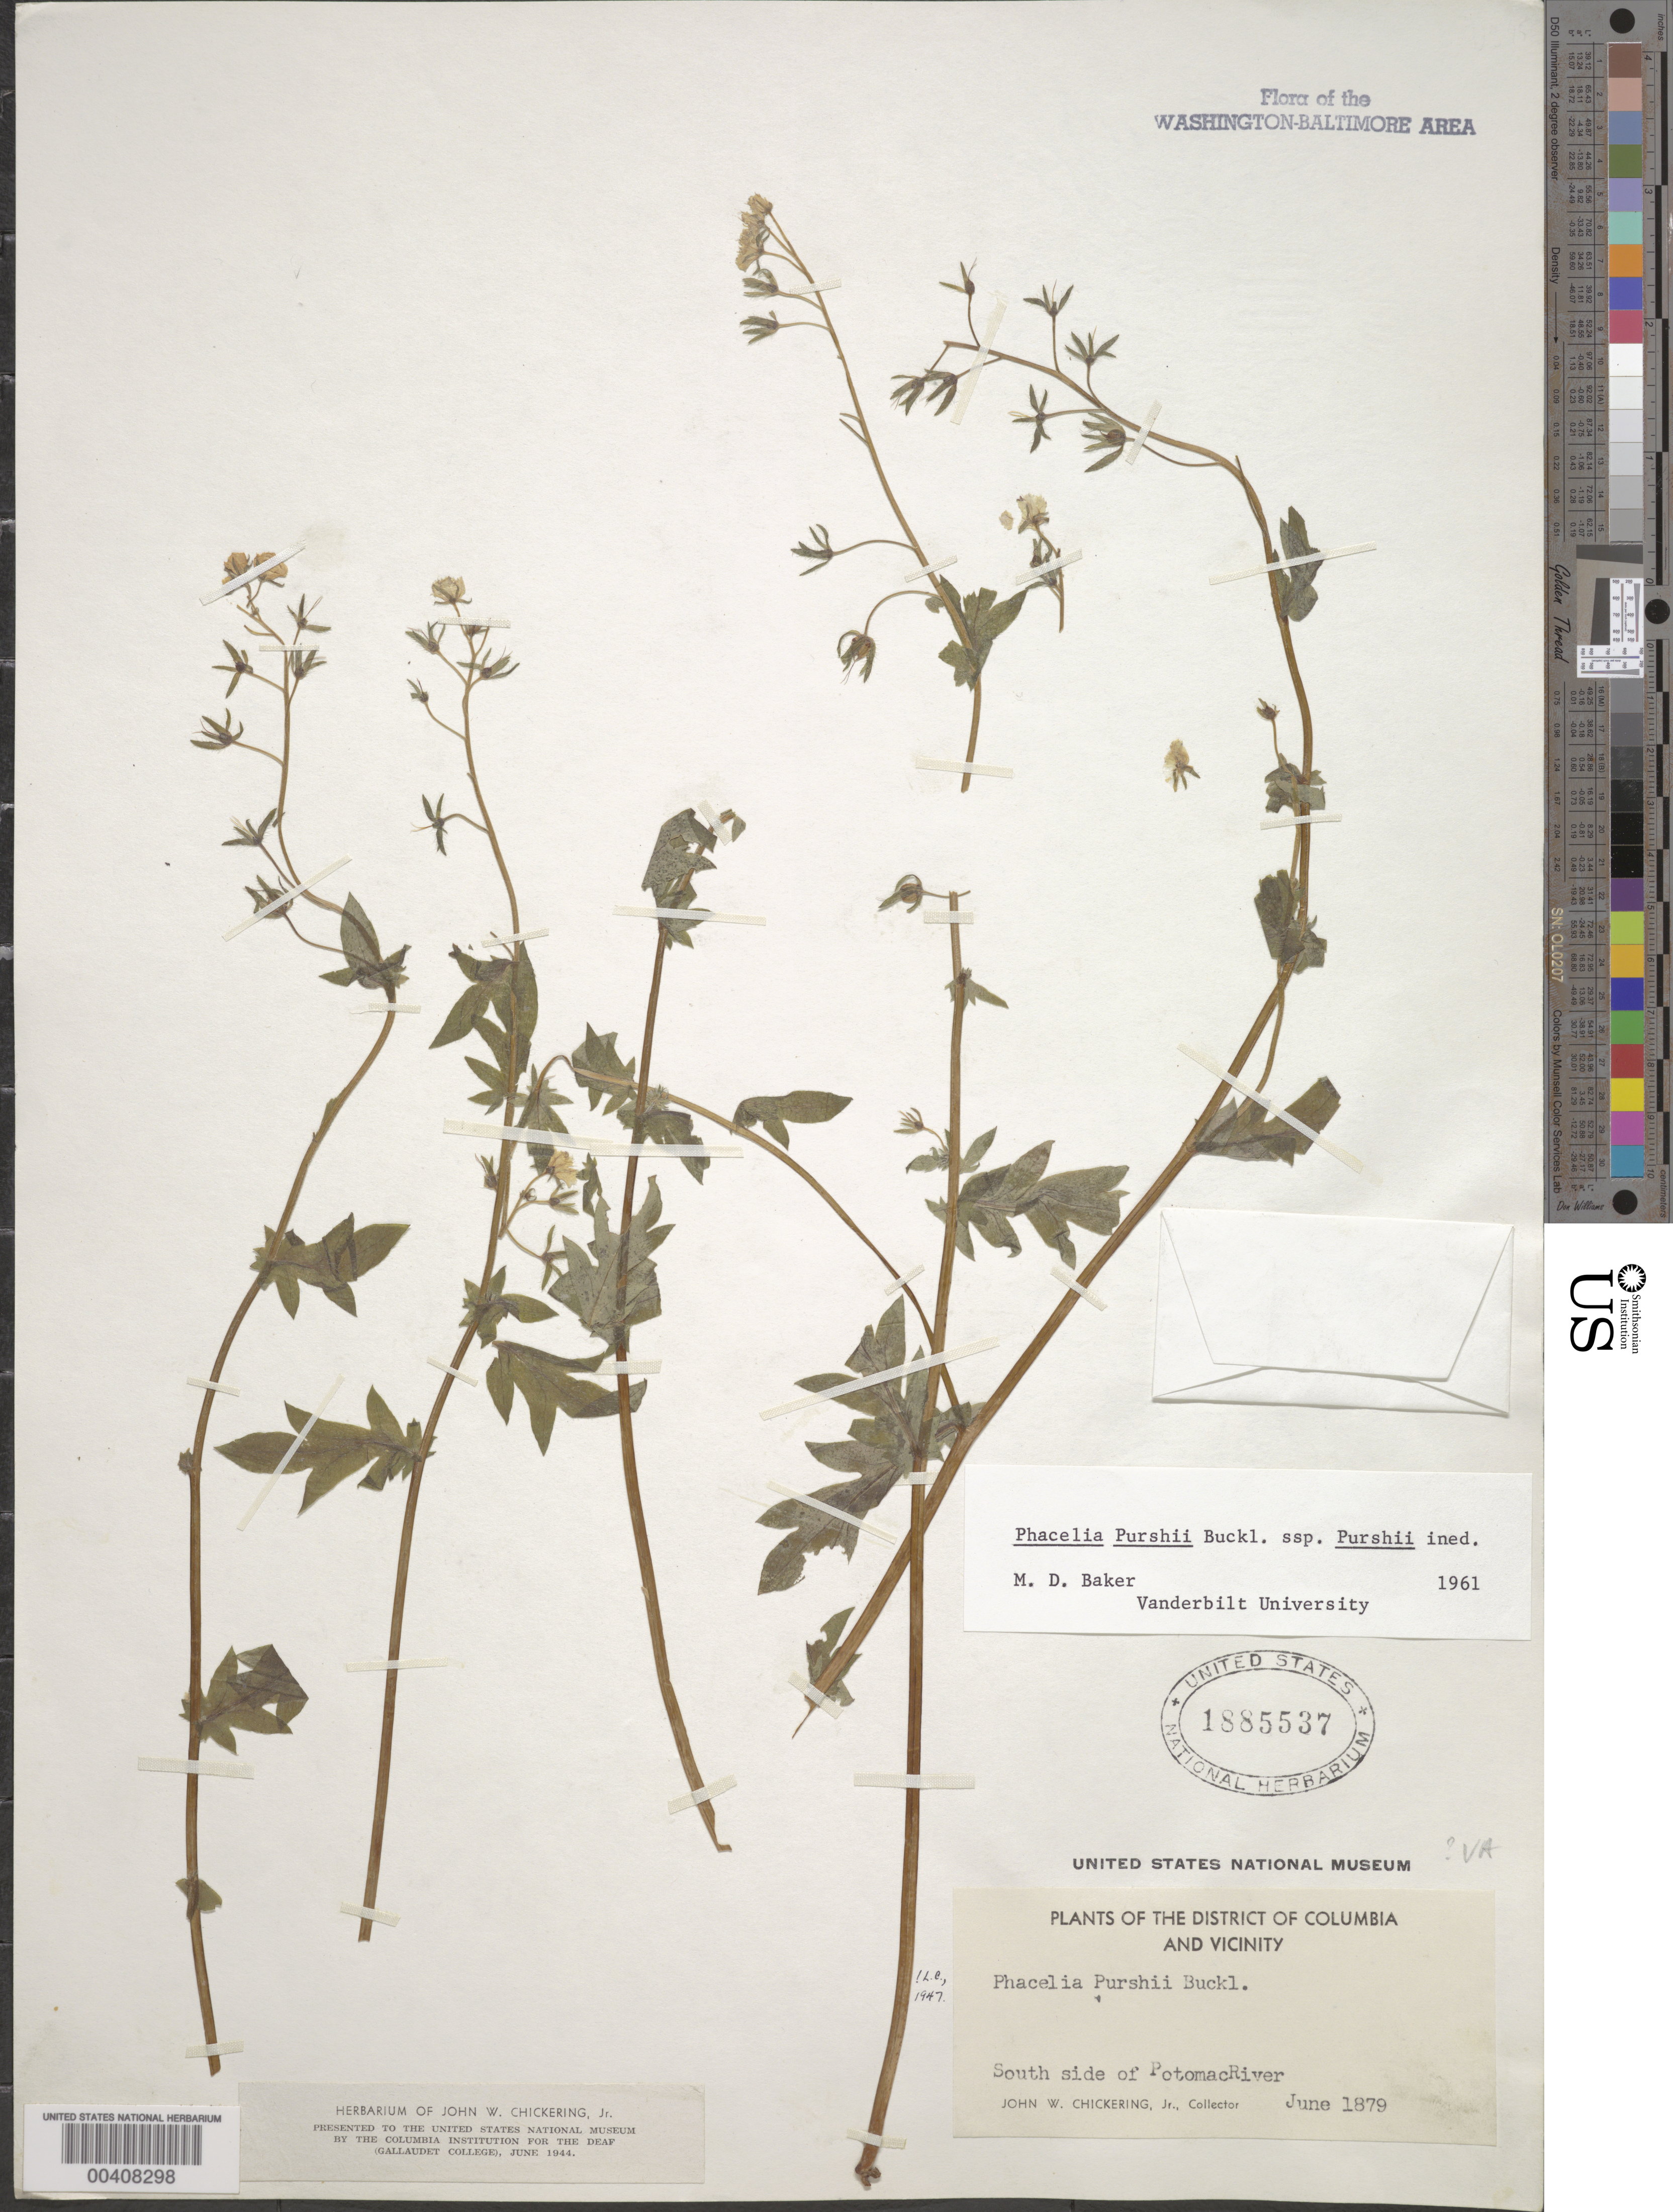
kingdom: Plantae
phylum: Tracheophyta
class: Magnoliopsida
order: Boraginales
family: Hydrophyllaceae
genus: Phacelia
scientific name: Phacelia purshii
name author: Buckley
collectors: J. W. Chickering Jr.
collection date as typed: Jun 1879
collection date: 1879-06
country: United States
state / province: Virginia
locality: S side of Potomac River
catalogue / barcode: US 1885537